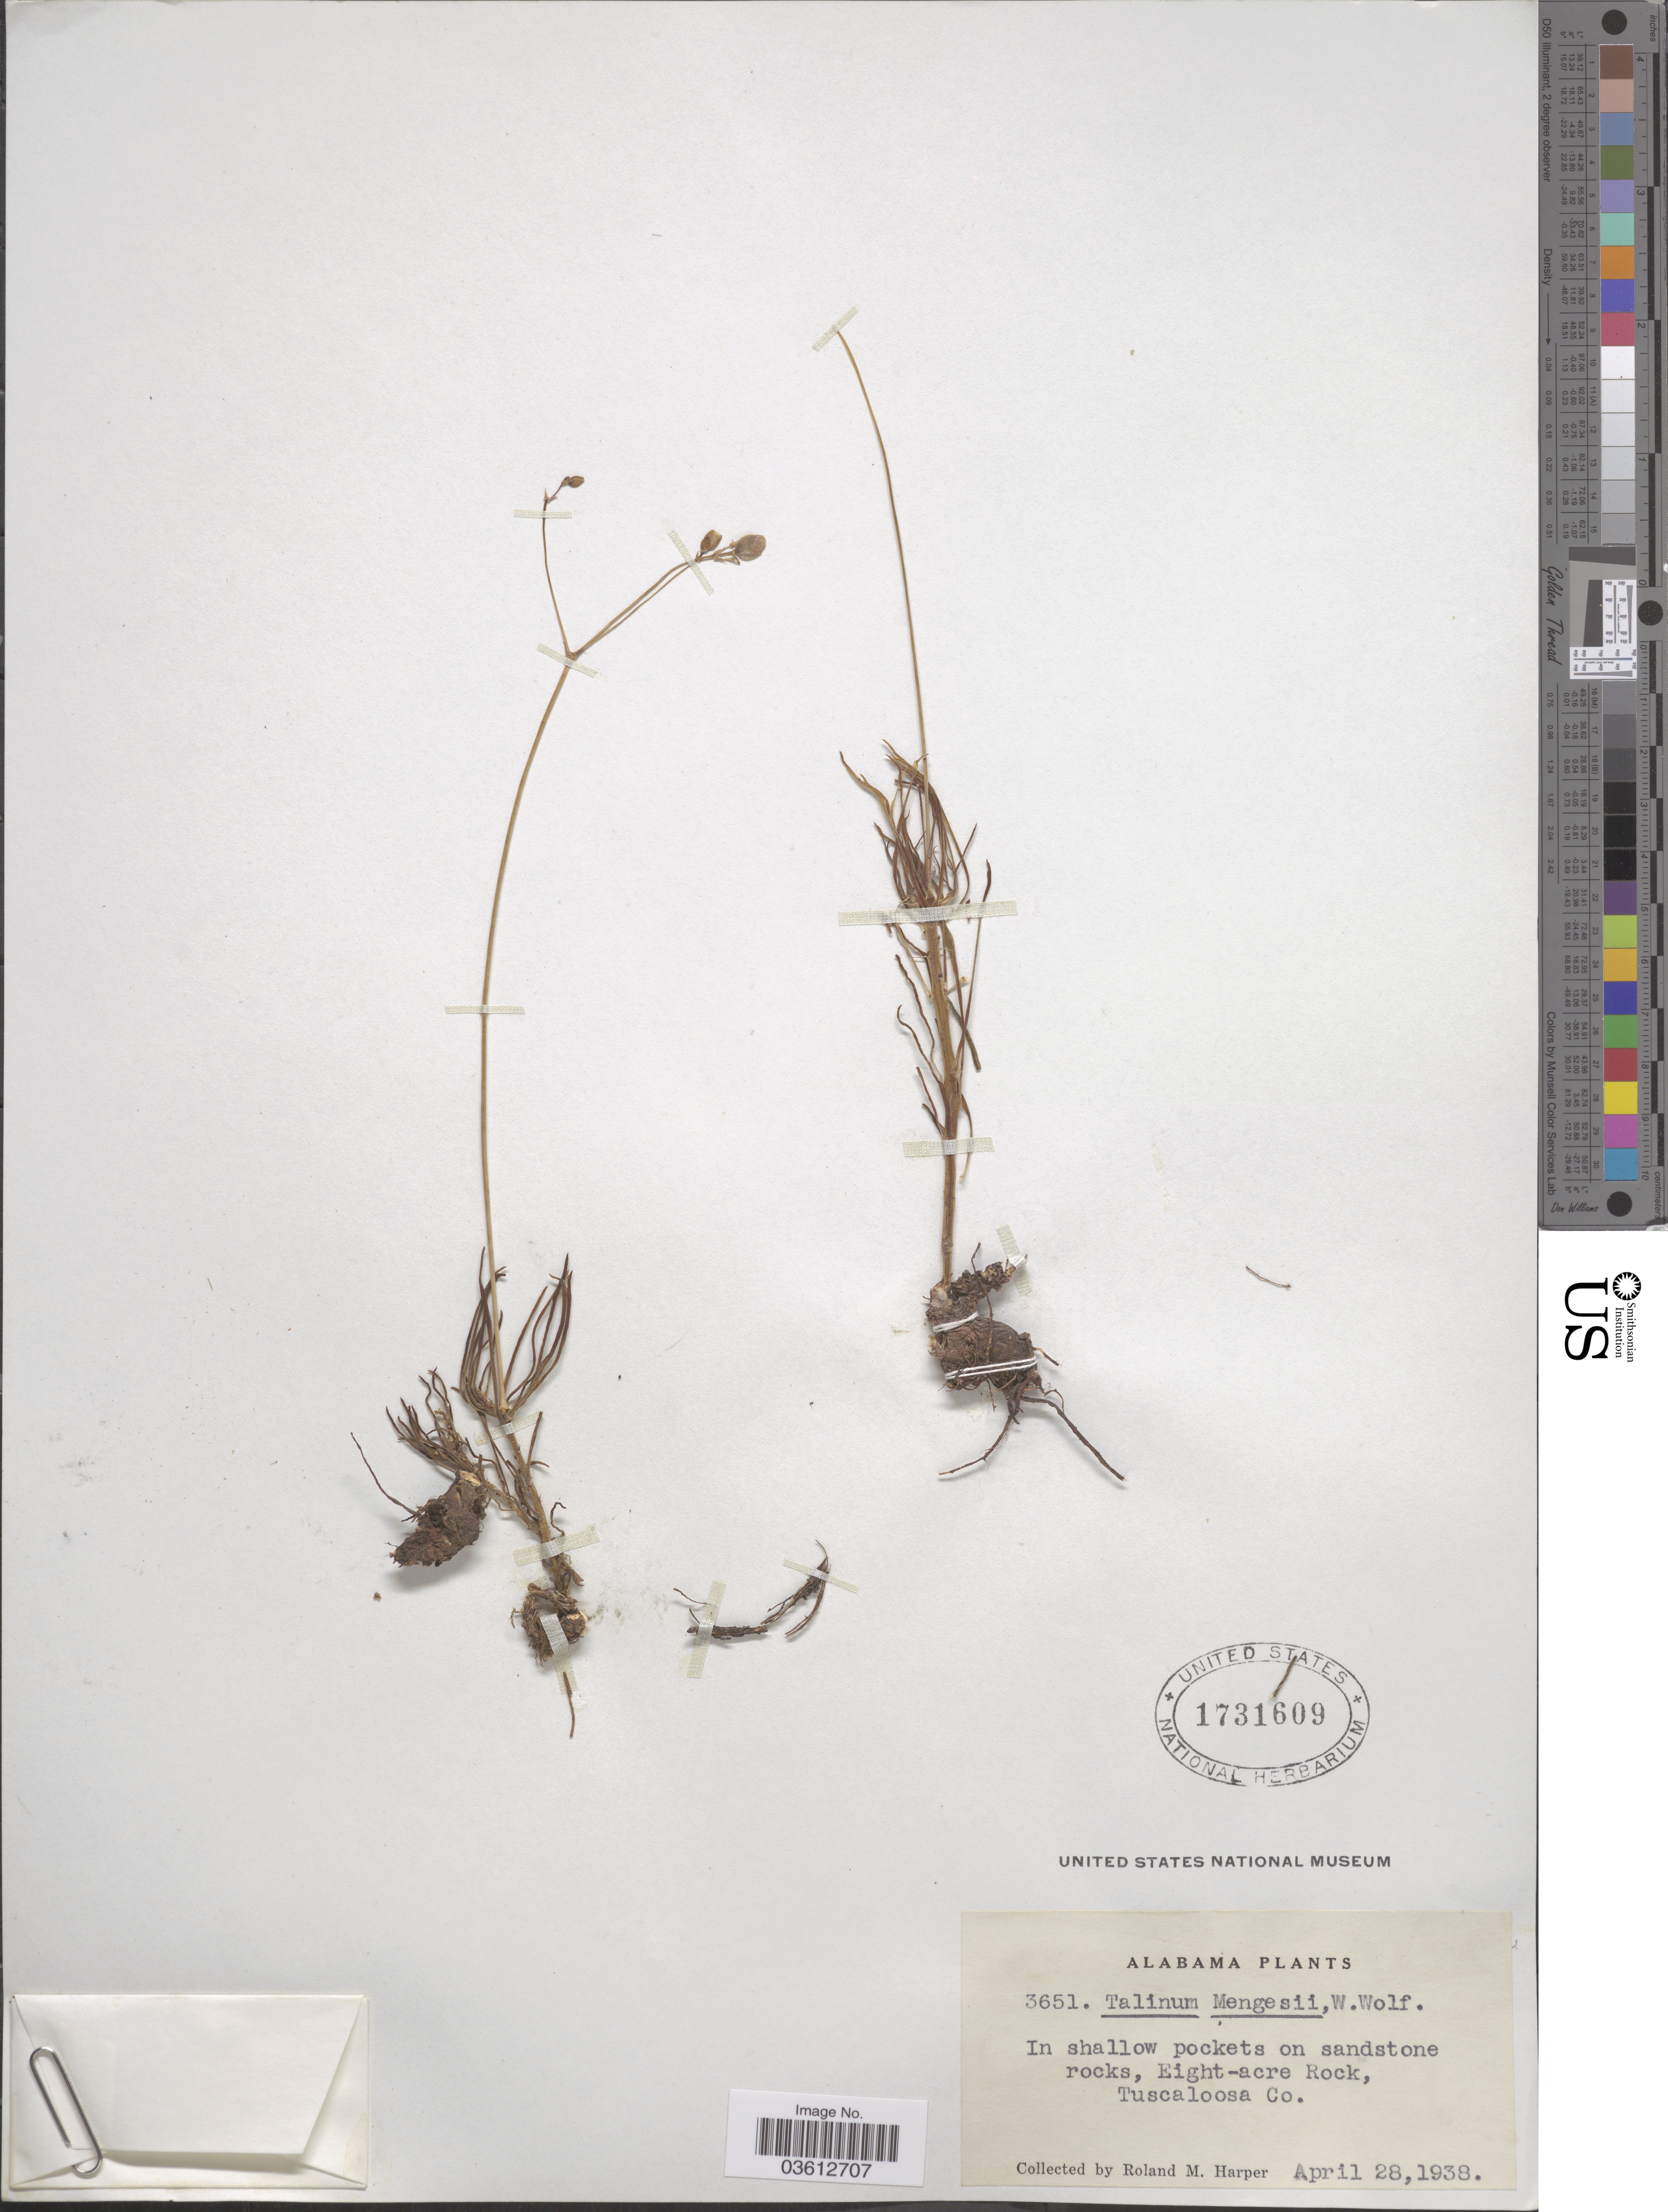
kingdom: Plantae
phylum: Tracheophyta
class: Magnoliopsida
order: Caryophyllales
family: Talinaceae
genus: Talinum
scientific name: Talinum mengesii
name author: W. Wolf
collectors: R. M. Harper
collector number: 3651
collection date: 1938-04-28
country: United States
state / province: Alabama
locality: Eight-acre Rock, Tuscaloosa Co.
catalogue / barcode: US 1731609